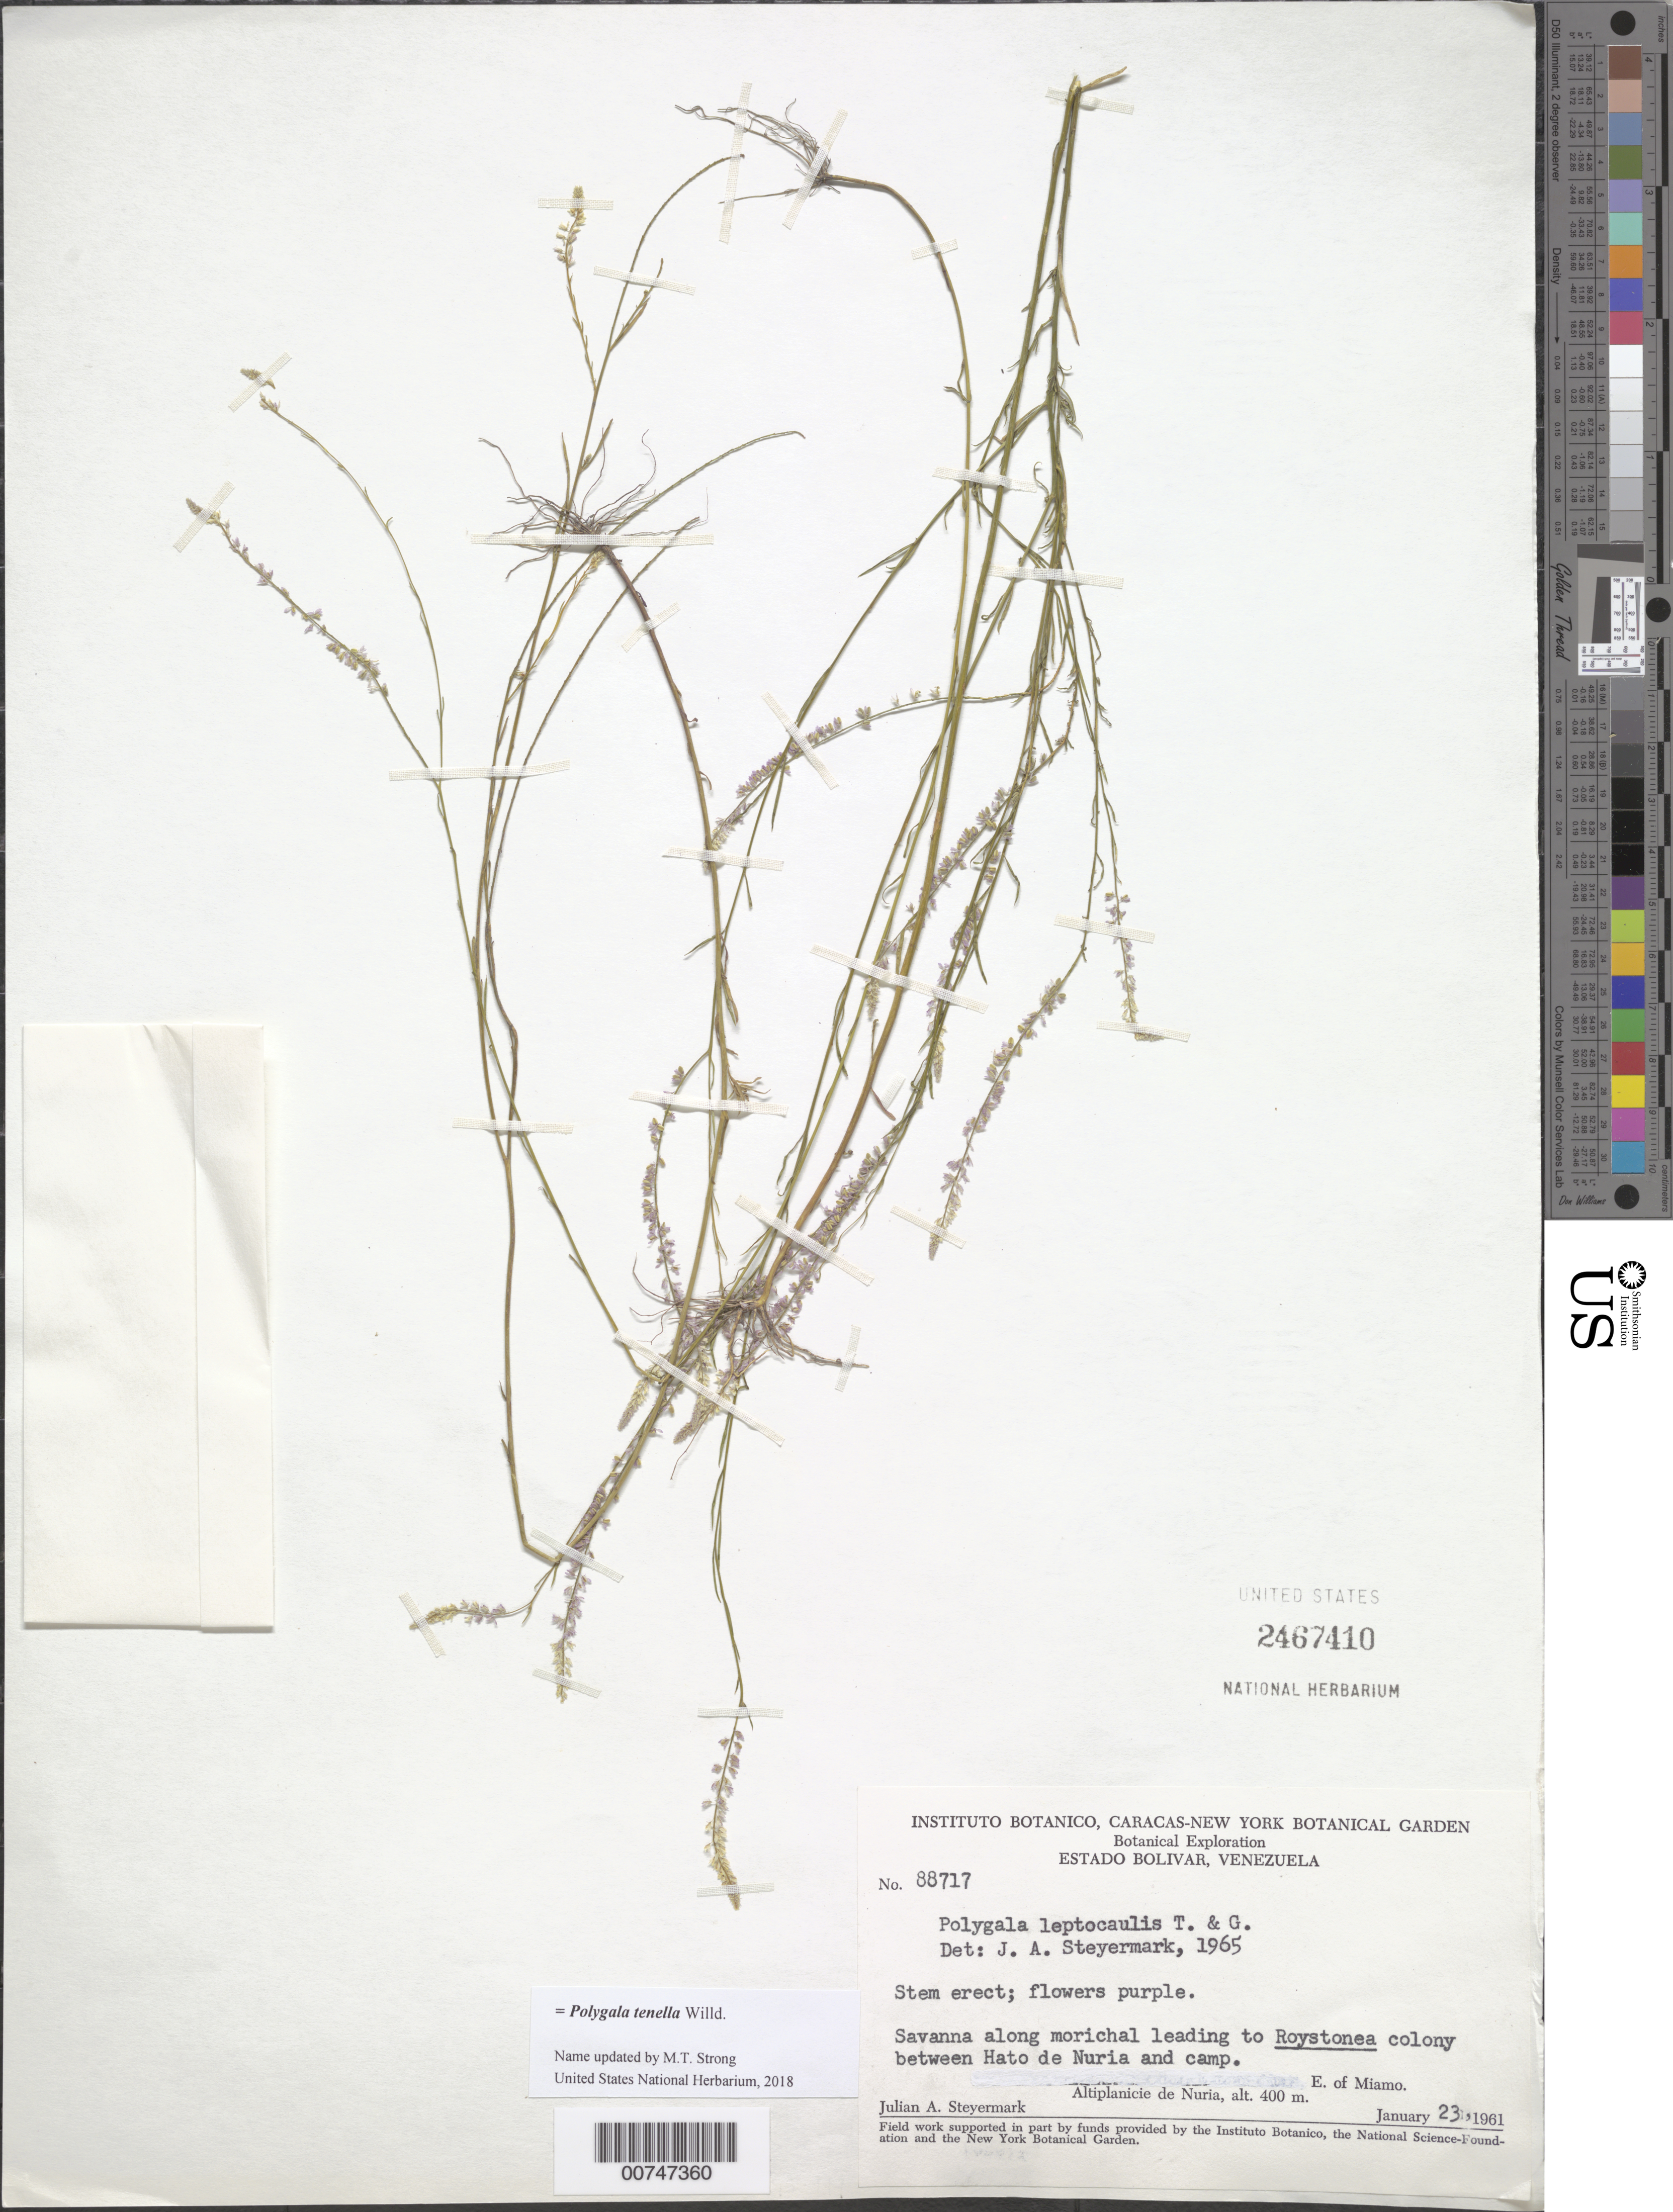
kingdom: Plantae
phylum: Tracheophyta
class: Magnoliopsida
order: Fabales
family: Polygalaceae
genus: Polygala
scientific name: Polygala tenella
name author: Willd.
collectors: J. Steyermark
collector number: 88717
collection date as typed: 23-Jan-61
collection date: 1961-01-23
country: Venezuela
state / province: Bolívar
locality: Altiplanicie de Nuria, E of Miamo, between Hato de Nuria and camp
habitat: Savanna along morichal leading to Roystonea colony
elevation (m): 400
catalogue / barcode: US 2467410